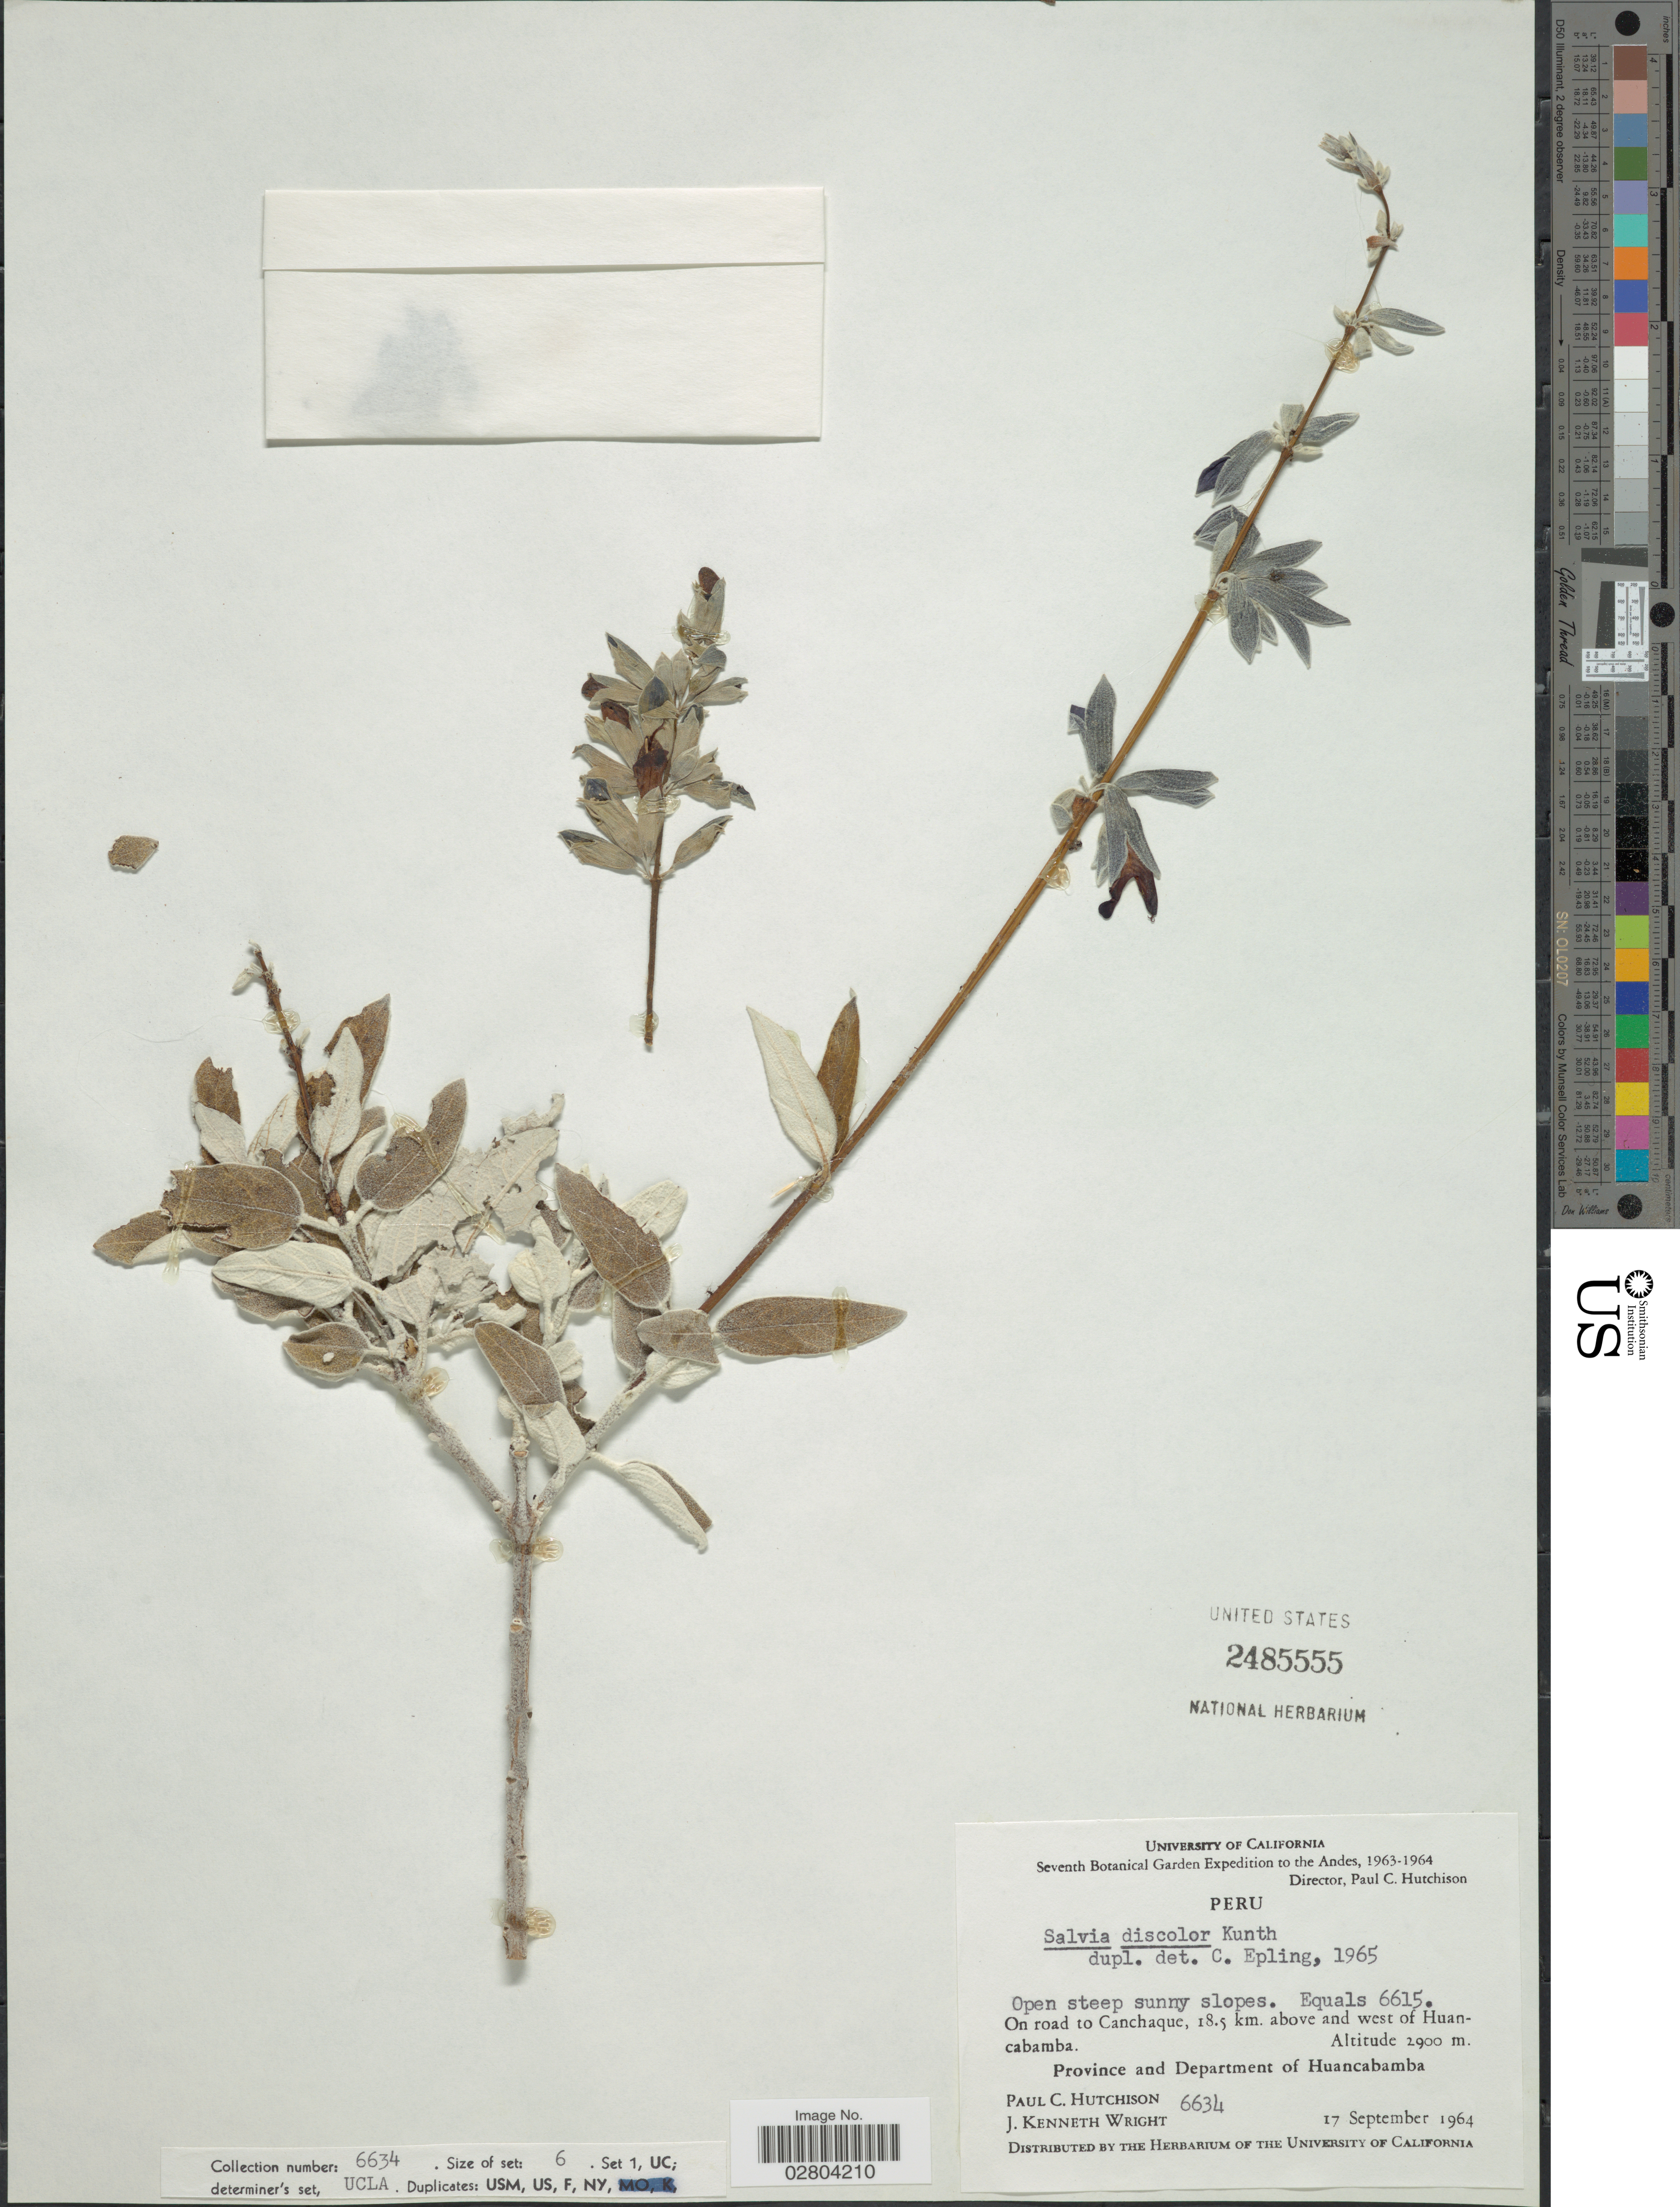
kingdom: Plantae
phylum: Tracheophyta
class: Magnoliopsida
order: Lamiales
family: Lamiaceae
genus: Salvia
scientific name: Salvia discolor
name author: Kunth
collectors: P. C. Hutchison & J. K. Wright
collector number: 6634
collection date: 1964-09-17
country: Peru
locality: Andes. Open steep sunny slopes. Equals 6615. On road to Canchaque, 18.5 km. above west of Huancabamba. Province and Department of Huancabamba.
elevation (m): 2900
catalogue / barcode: US 2485555